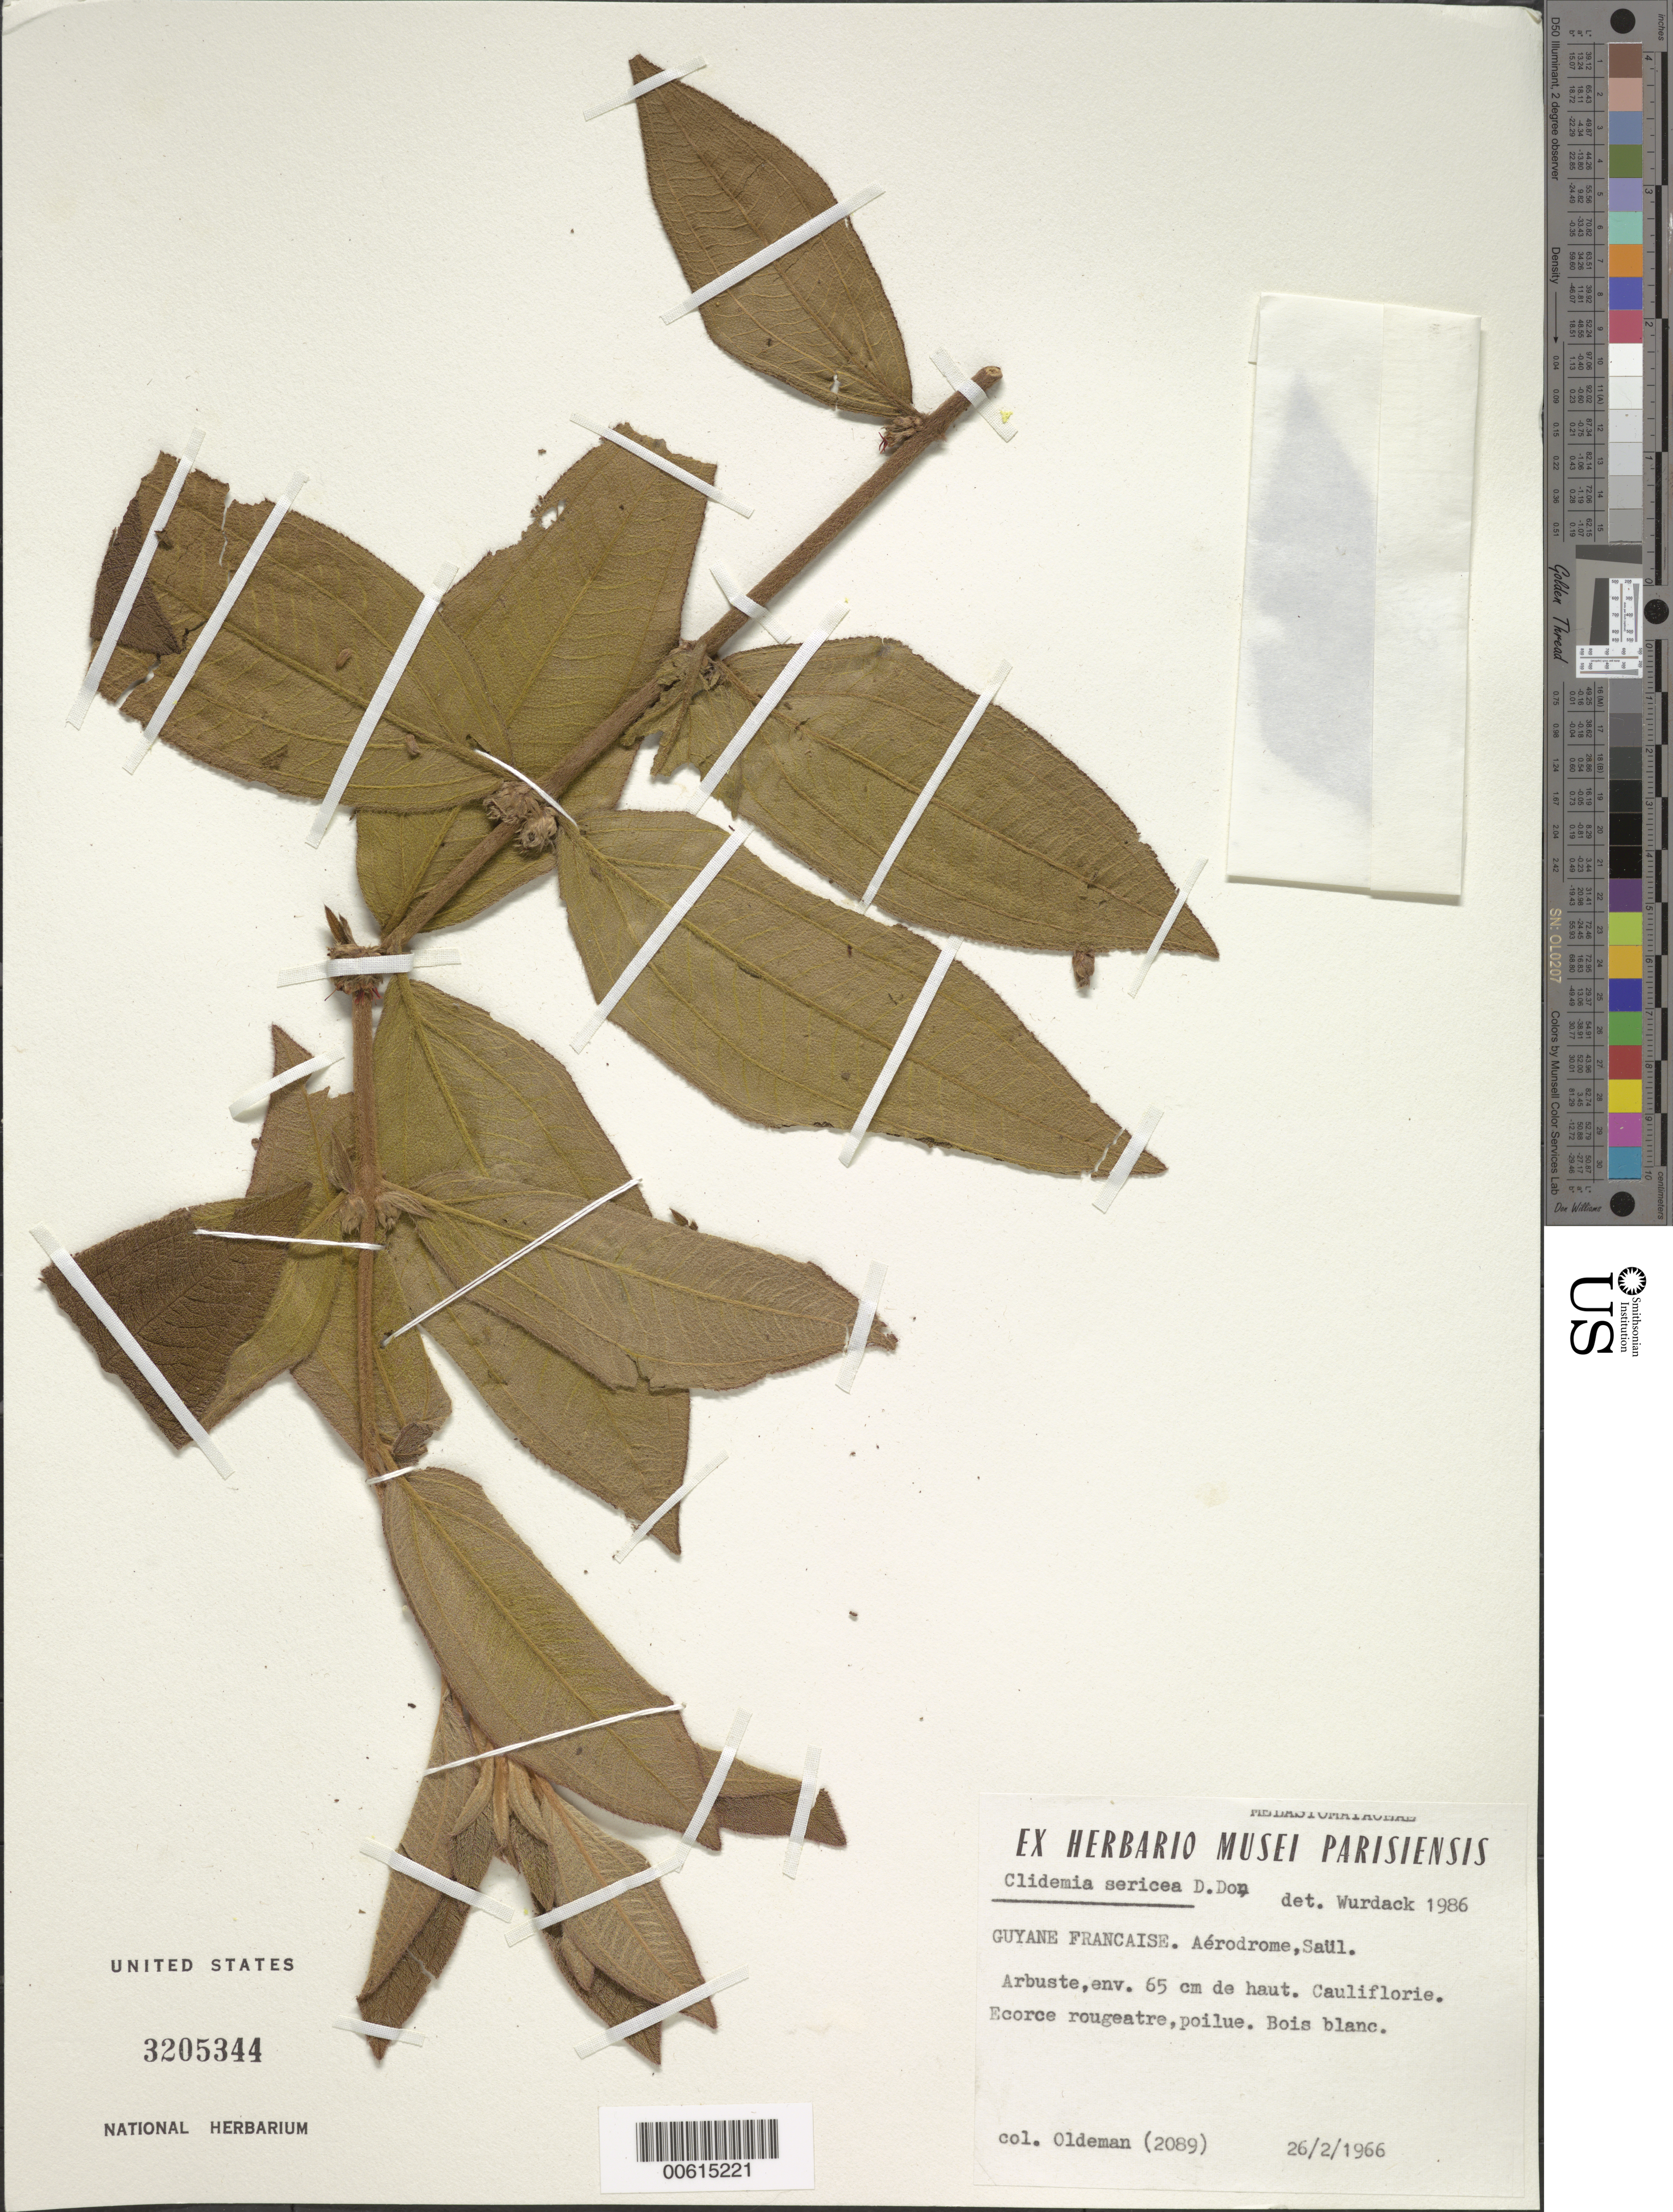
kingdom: Plantae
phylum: Tracheophyta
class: Magnoliopsida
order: Myrtales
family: Melastomataceae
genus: Clidemia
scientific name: Clidemia sericea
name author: D. Don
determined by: Wurdack, John J., (US), US (UNITED STATES)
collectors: R. Oldeman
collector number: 2089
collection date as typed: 26-Feb-66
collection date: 1966-02-26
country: French Guiana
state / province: Saint-Laurent-du-Maroni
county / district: Saül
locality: Saül, route de l'aérodrome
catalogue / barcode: US 3205344